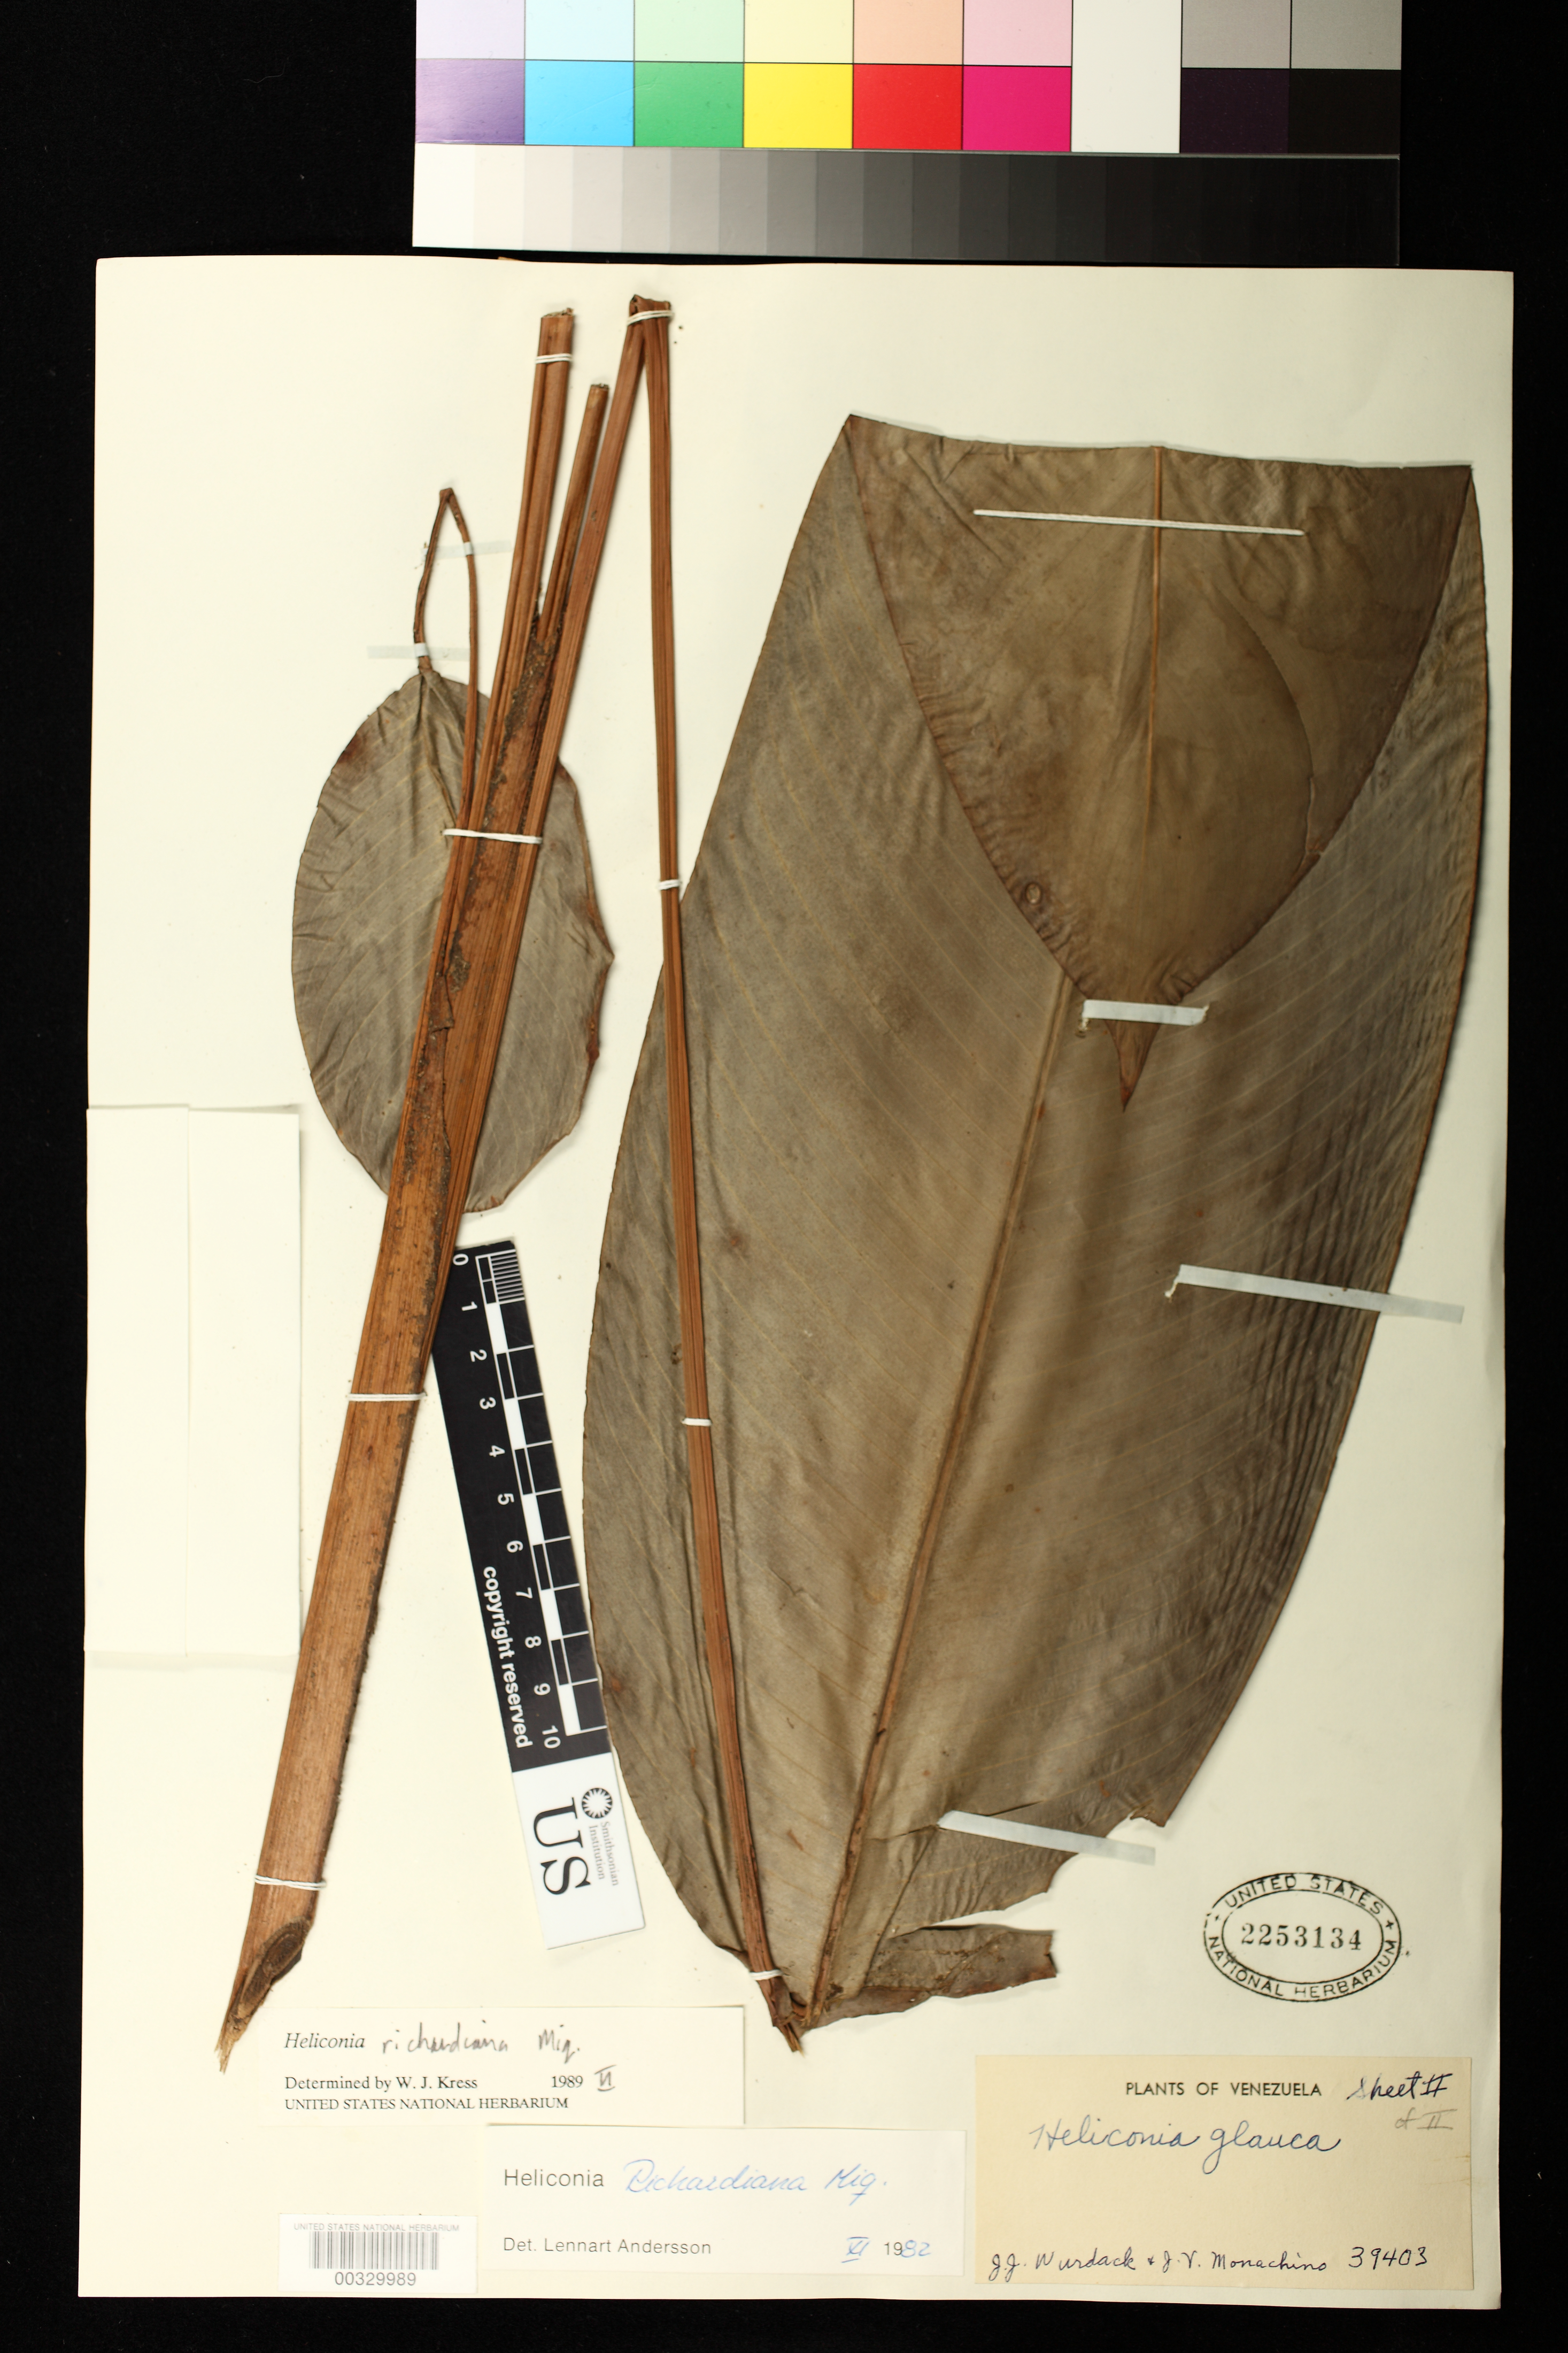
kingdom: Plantae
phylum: Tracheophyta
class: Liliopsida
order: Zingiberales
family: Heliconiaceae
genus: Heliconia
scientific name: Heliconia richardiana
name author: Miq.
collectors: J. J. Wurdack & J. V. Monachino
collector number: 39403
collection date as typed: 21 Sep 1955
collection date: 1955-09-21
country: Venezuela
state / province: Monagas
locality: Near Cano Negro 10 km e of la hormiga, la hormiga area, between la pica and cano colorado e of maturin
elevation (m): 14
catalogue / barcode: US 2253134